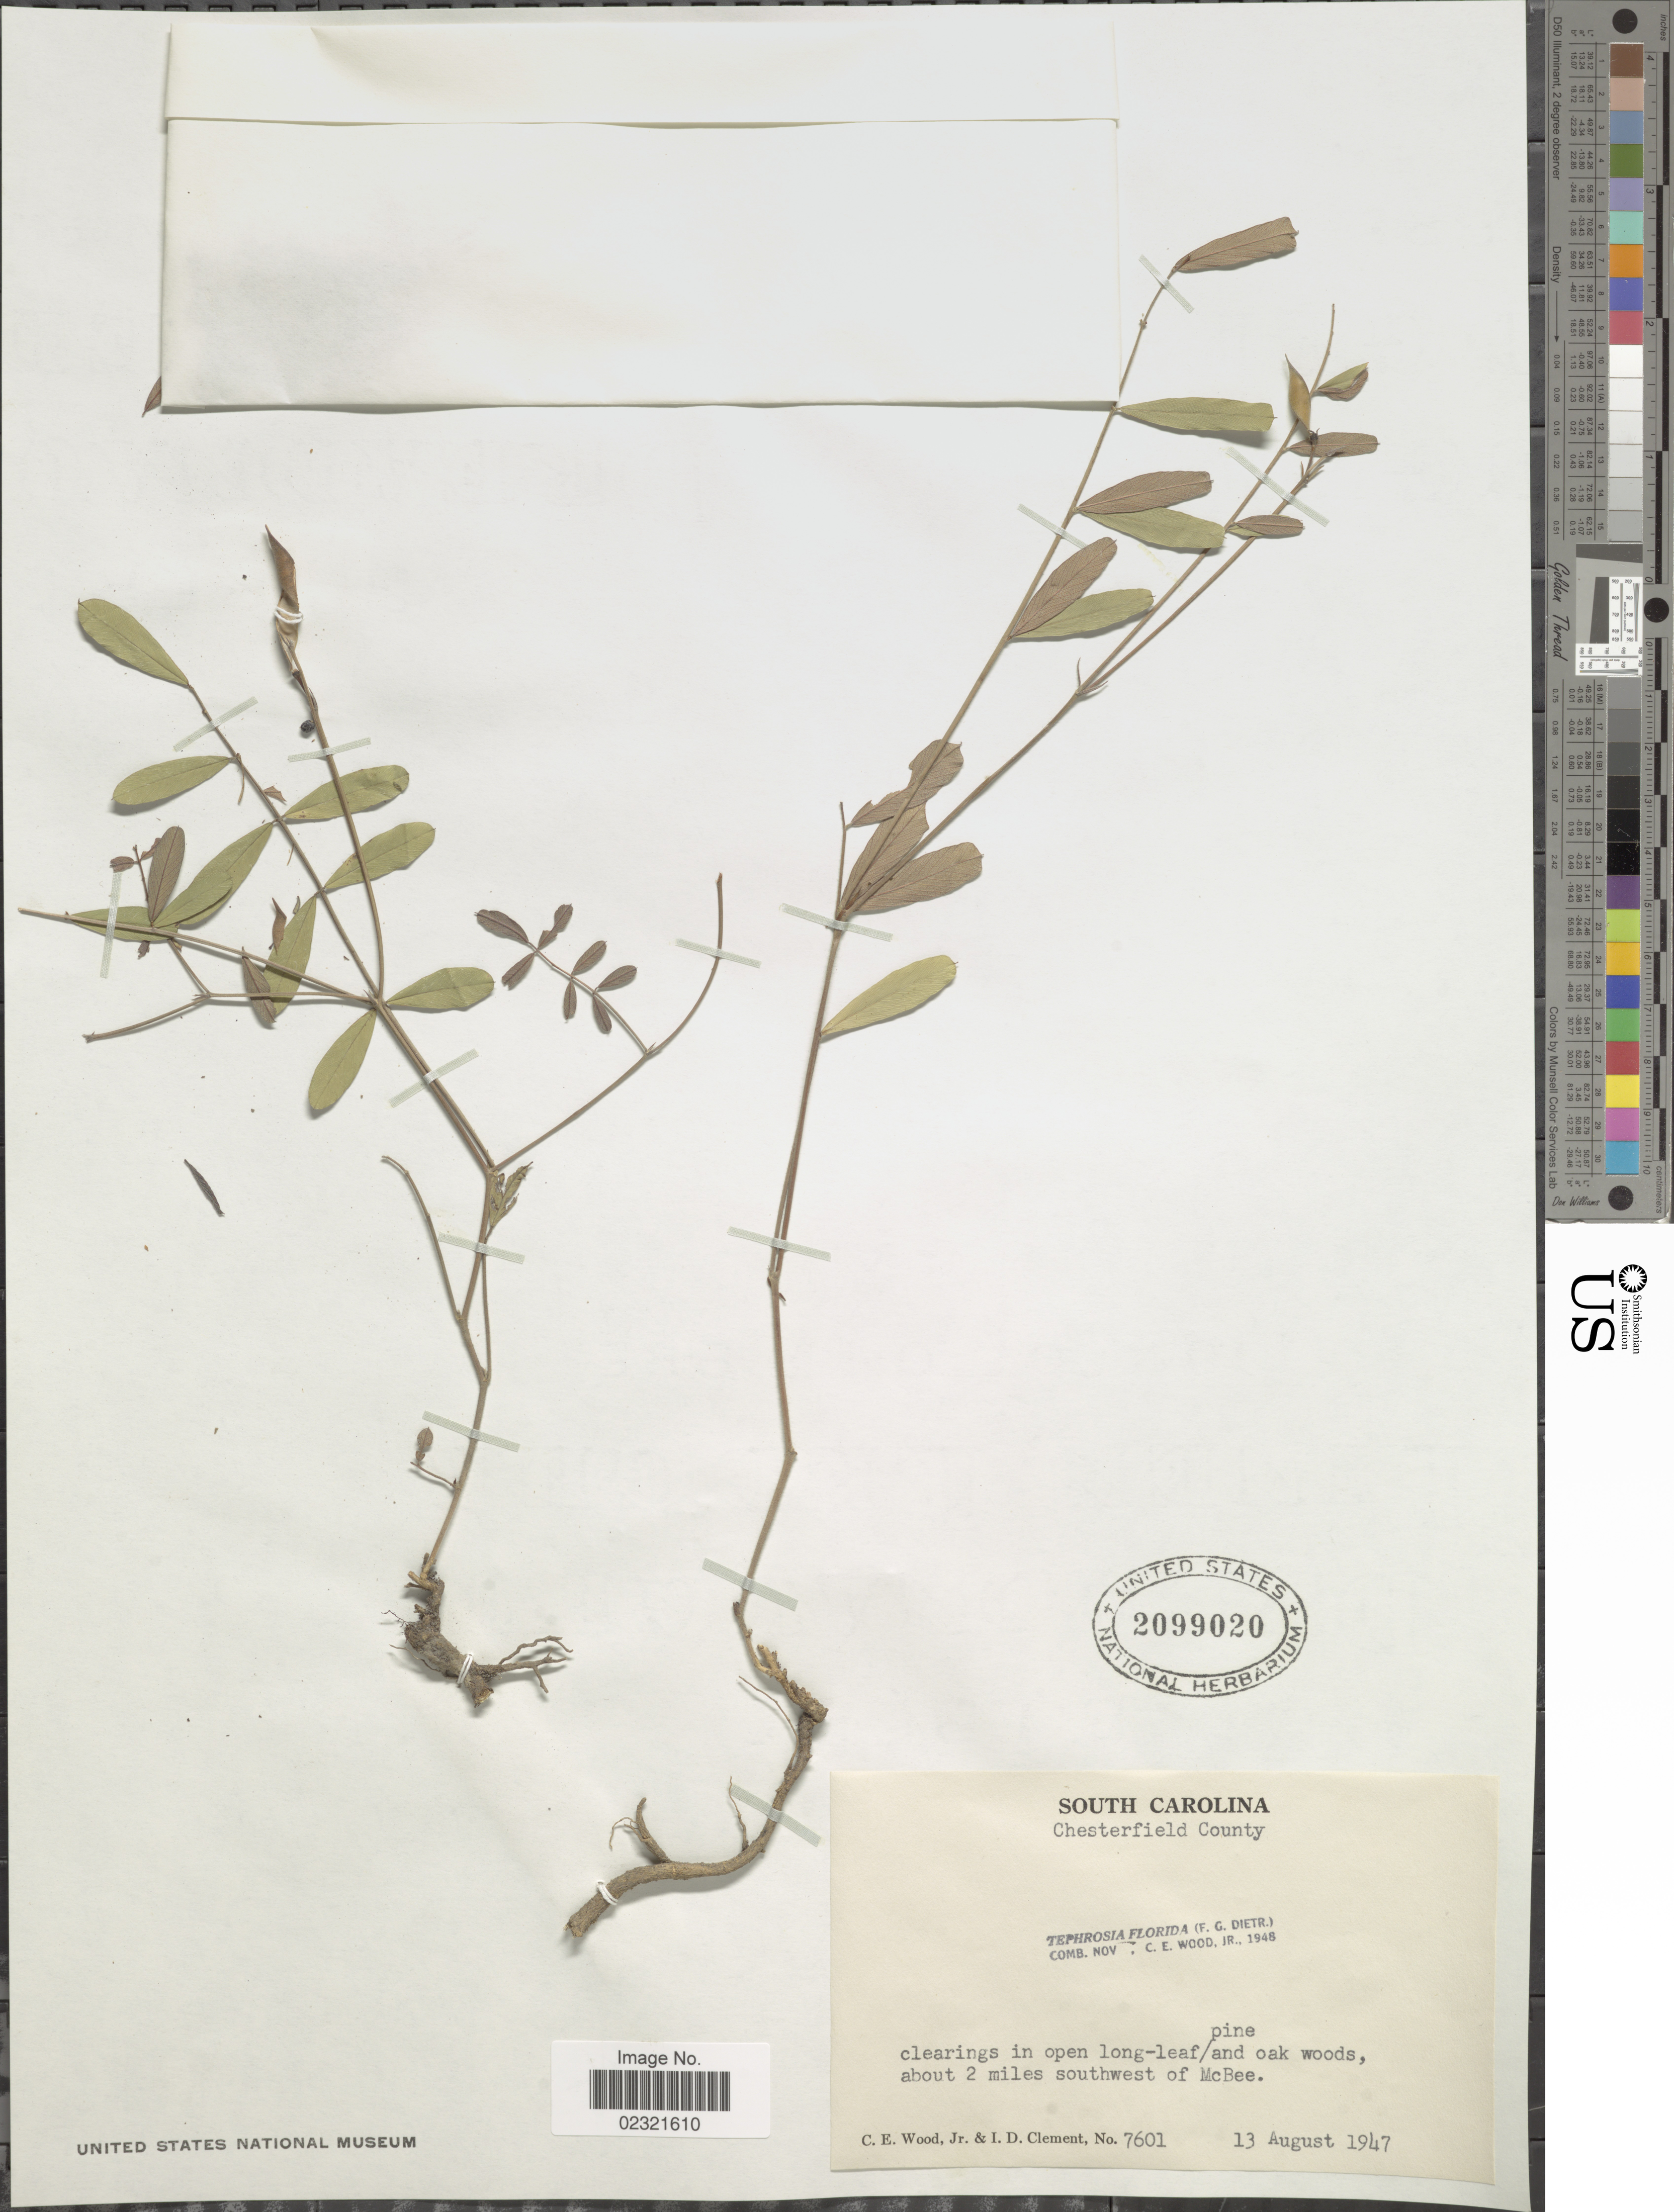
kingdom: Plantae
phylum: Tracheophyta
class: Magnoliopsida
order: Fabales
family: Fabaceae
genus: Tephrosia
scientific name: Tephrosia florida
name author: (Dietr.) C.E. Wood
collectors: C. Wood & I. Clement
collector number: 7601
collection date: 1947-08-13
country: United States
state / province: South Carolina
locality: Chesterfield County, clearings in open long-leaf pine and oka woods, about 2 miles southwest of McBee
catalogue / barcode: US 2099020